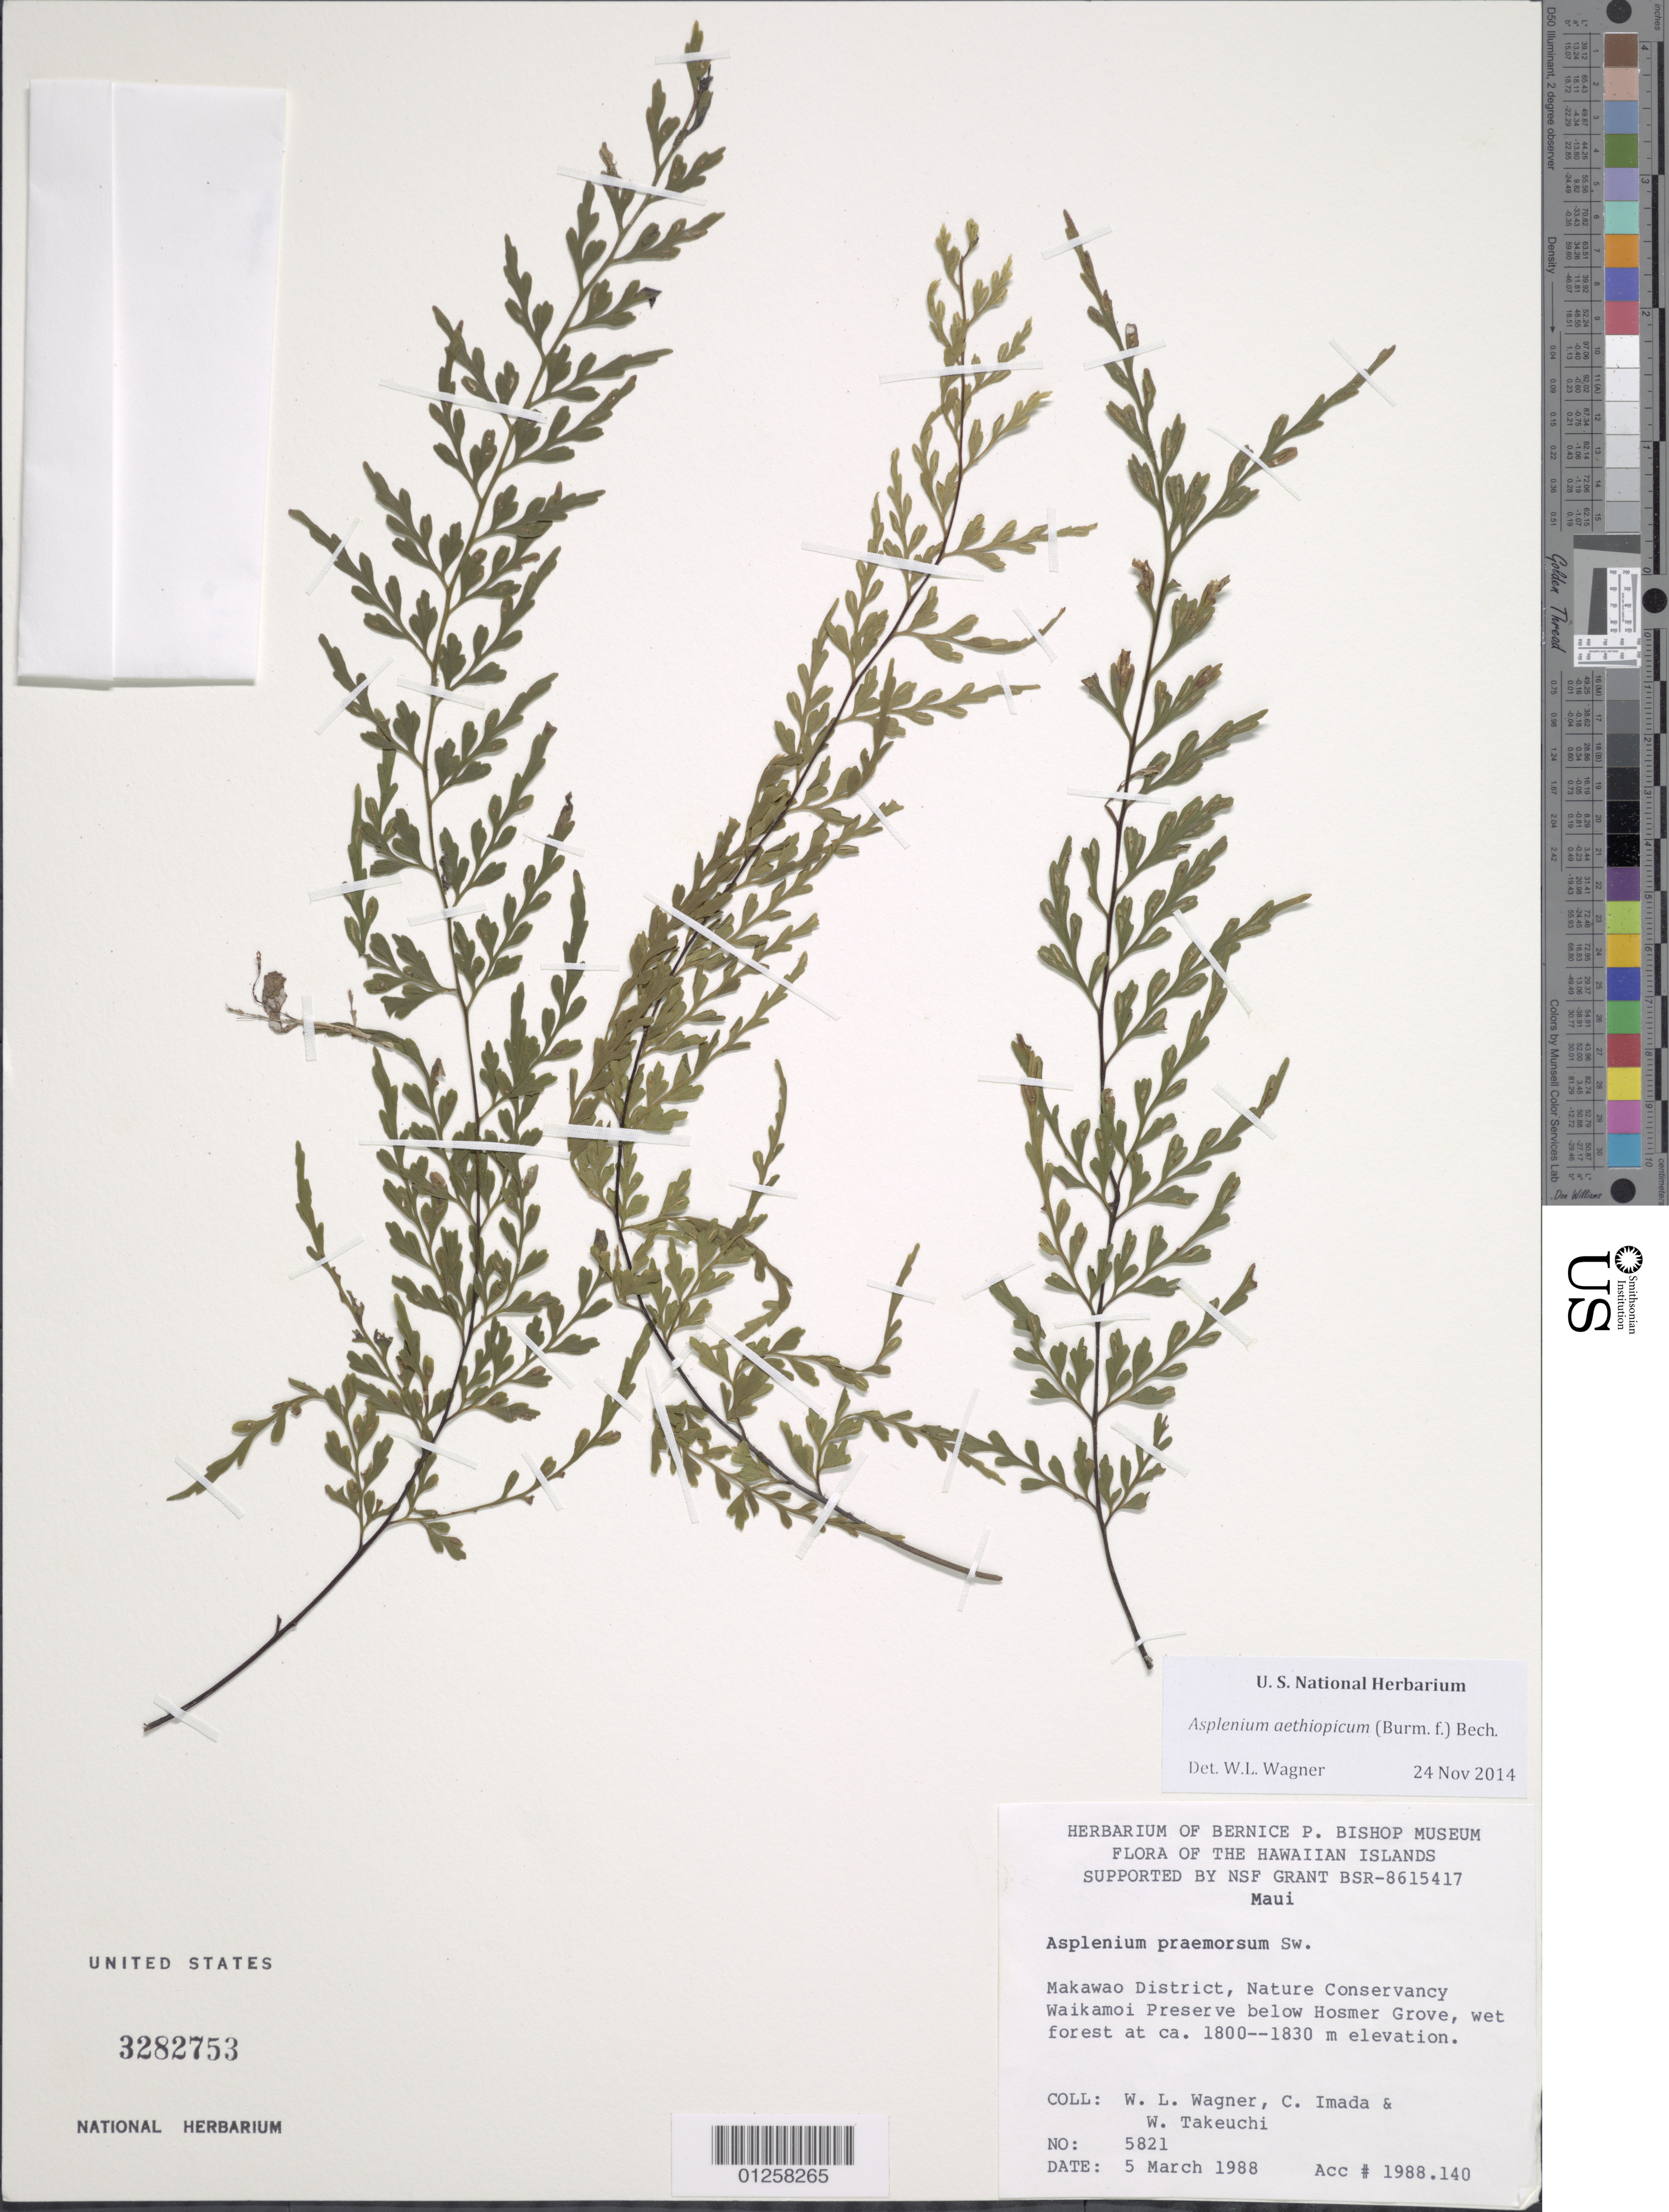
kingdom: Plantae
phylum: Tracheophyta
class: Polypodiopsida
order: Polypodiales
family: Aspleniaceae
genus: Asplenium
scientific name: Asplenium aethiopicum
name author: (Burm. f.) Bech.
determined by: Wagner, W. L., (BOT), Smithsonian Institution - National Museum of Natural History (UNITED STATES)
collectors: W. L. Wagner, C. Imada & W. Takeuchi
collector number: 5821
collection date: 1988-03-05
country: United States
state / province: Hawaii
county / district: Maui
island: Maui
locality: Makawao District, Nature Conservancy Waikamoi Preserve below Hosmer Grove.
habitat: Wet forest.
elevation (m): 1800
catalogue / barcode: US 3282753